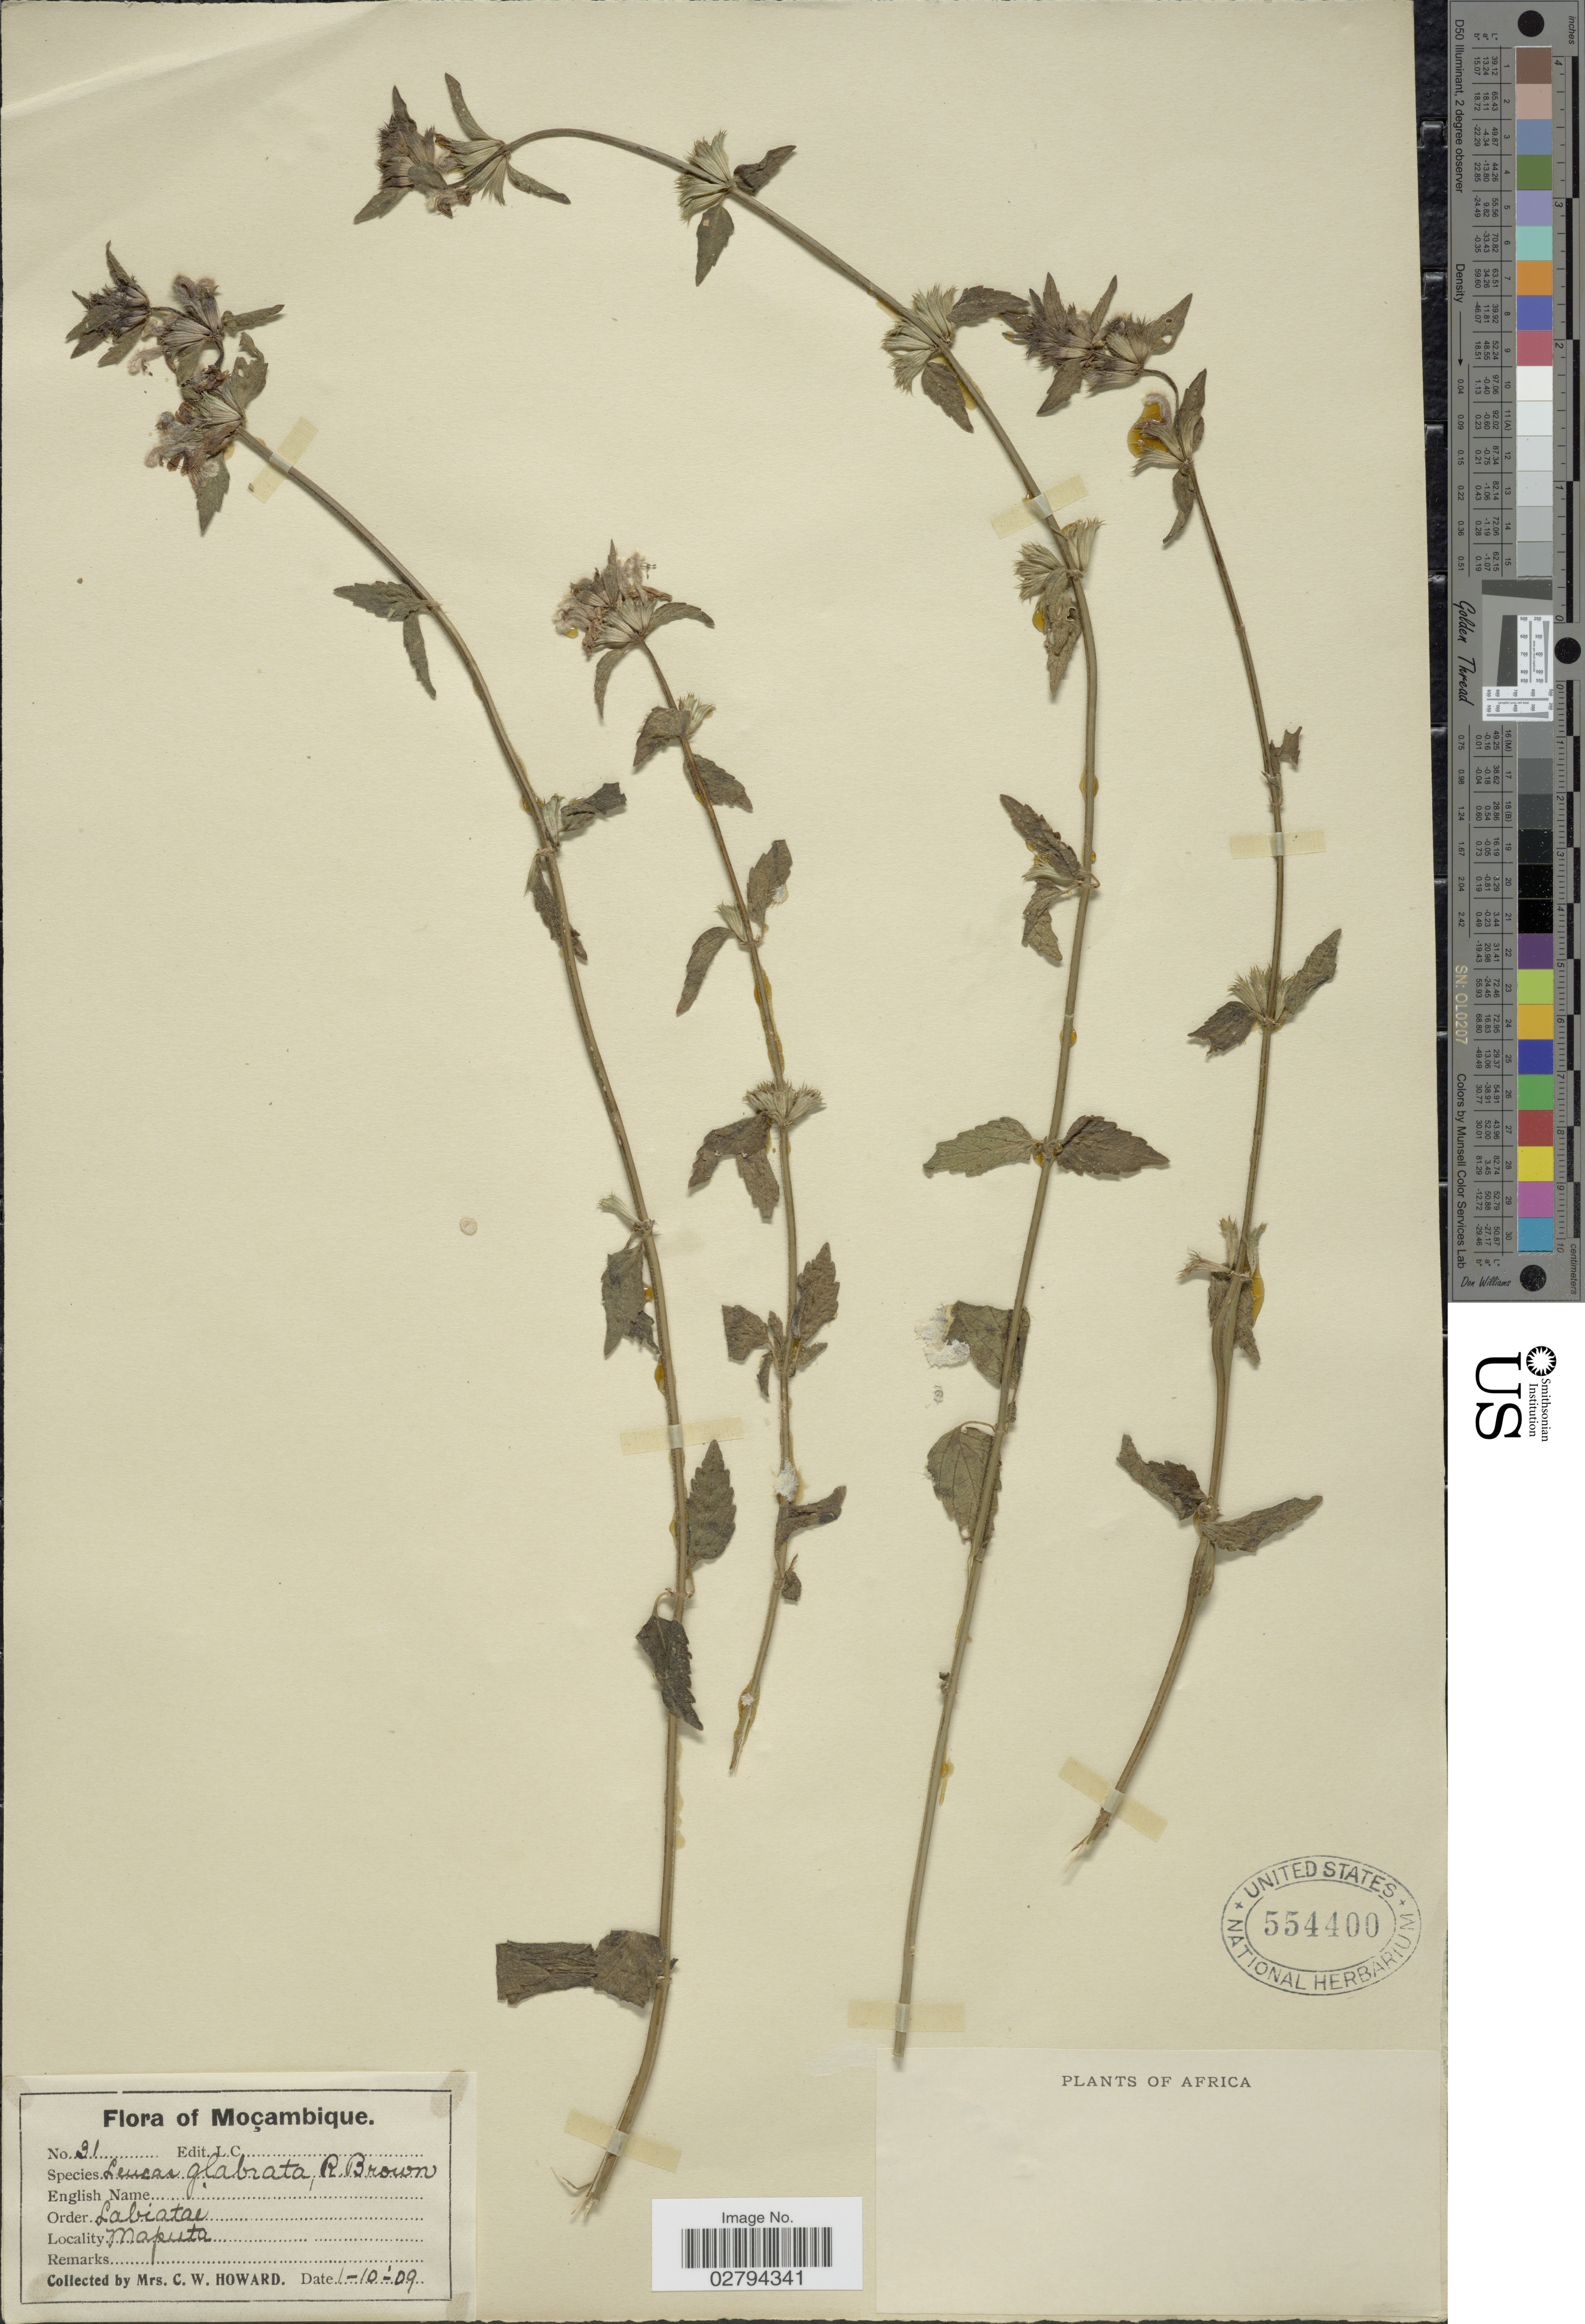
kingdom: Plantae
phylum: Tracheophyta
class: Magnoliopsida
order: Lamiales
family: Lamiaceae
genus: Leucas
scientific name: Leucas glabrata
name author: (Vahl) Sm.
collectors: C. W. Howard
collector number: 31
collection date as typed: Transcribed d/m/y: 1/10/9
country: Mozambique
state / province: Maputo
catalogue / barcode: US 554400